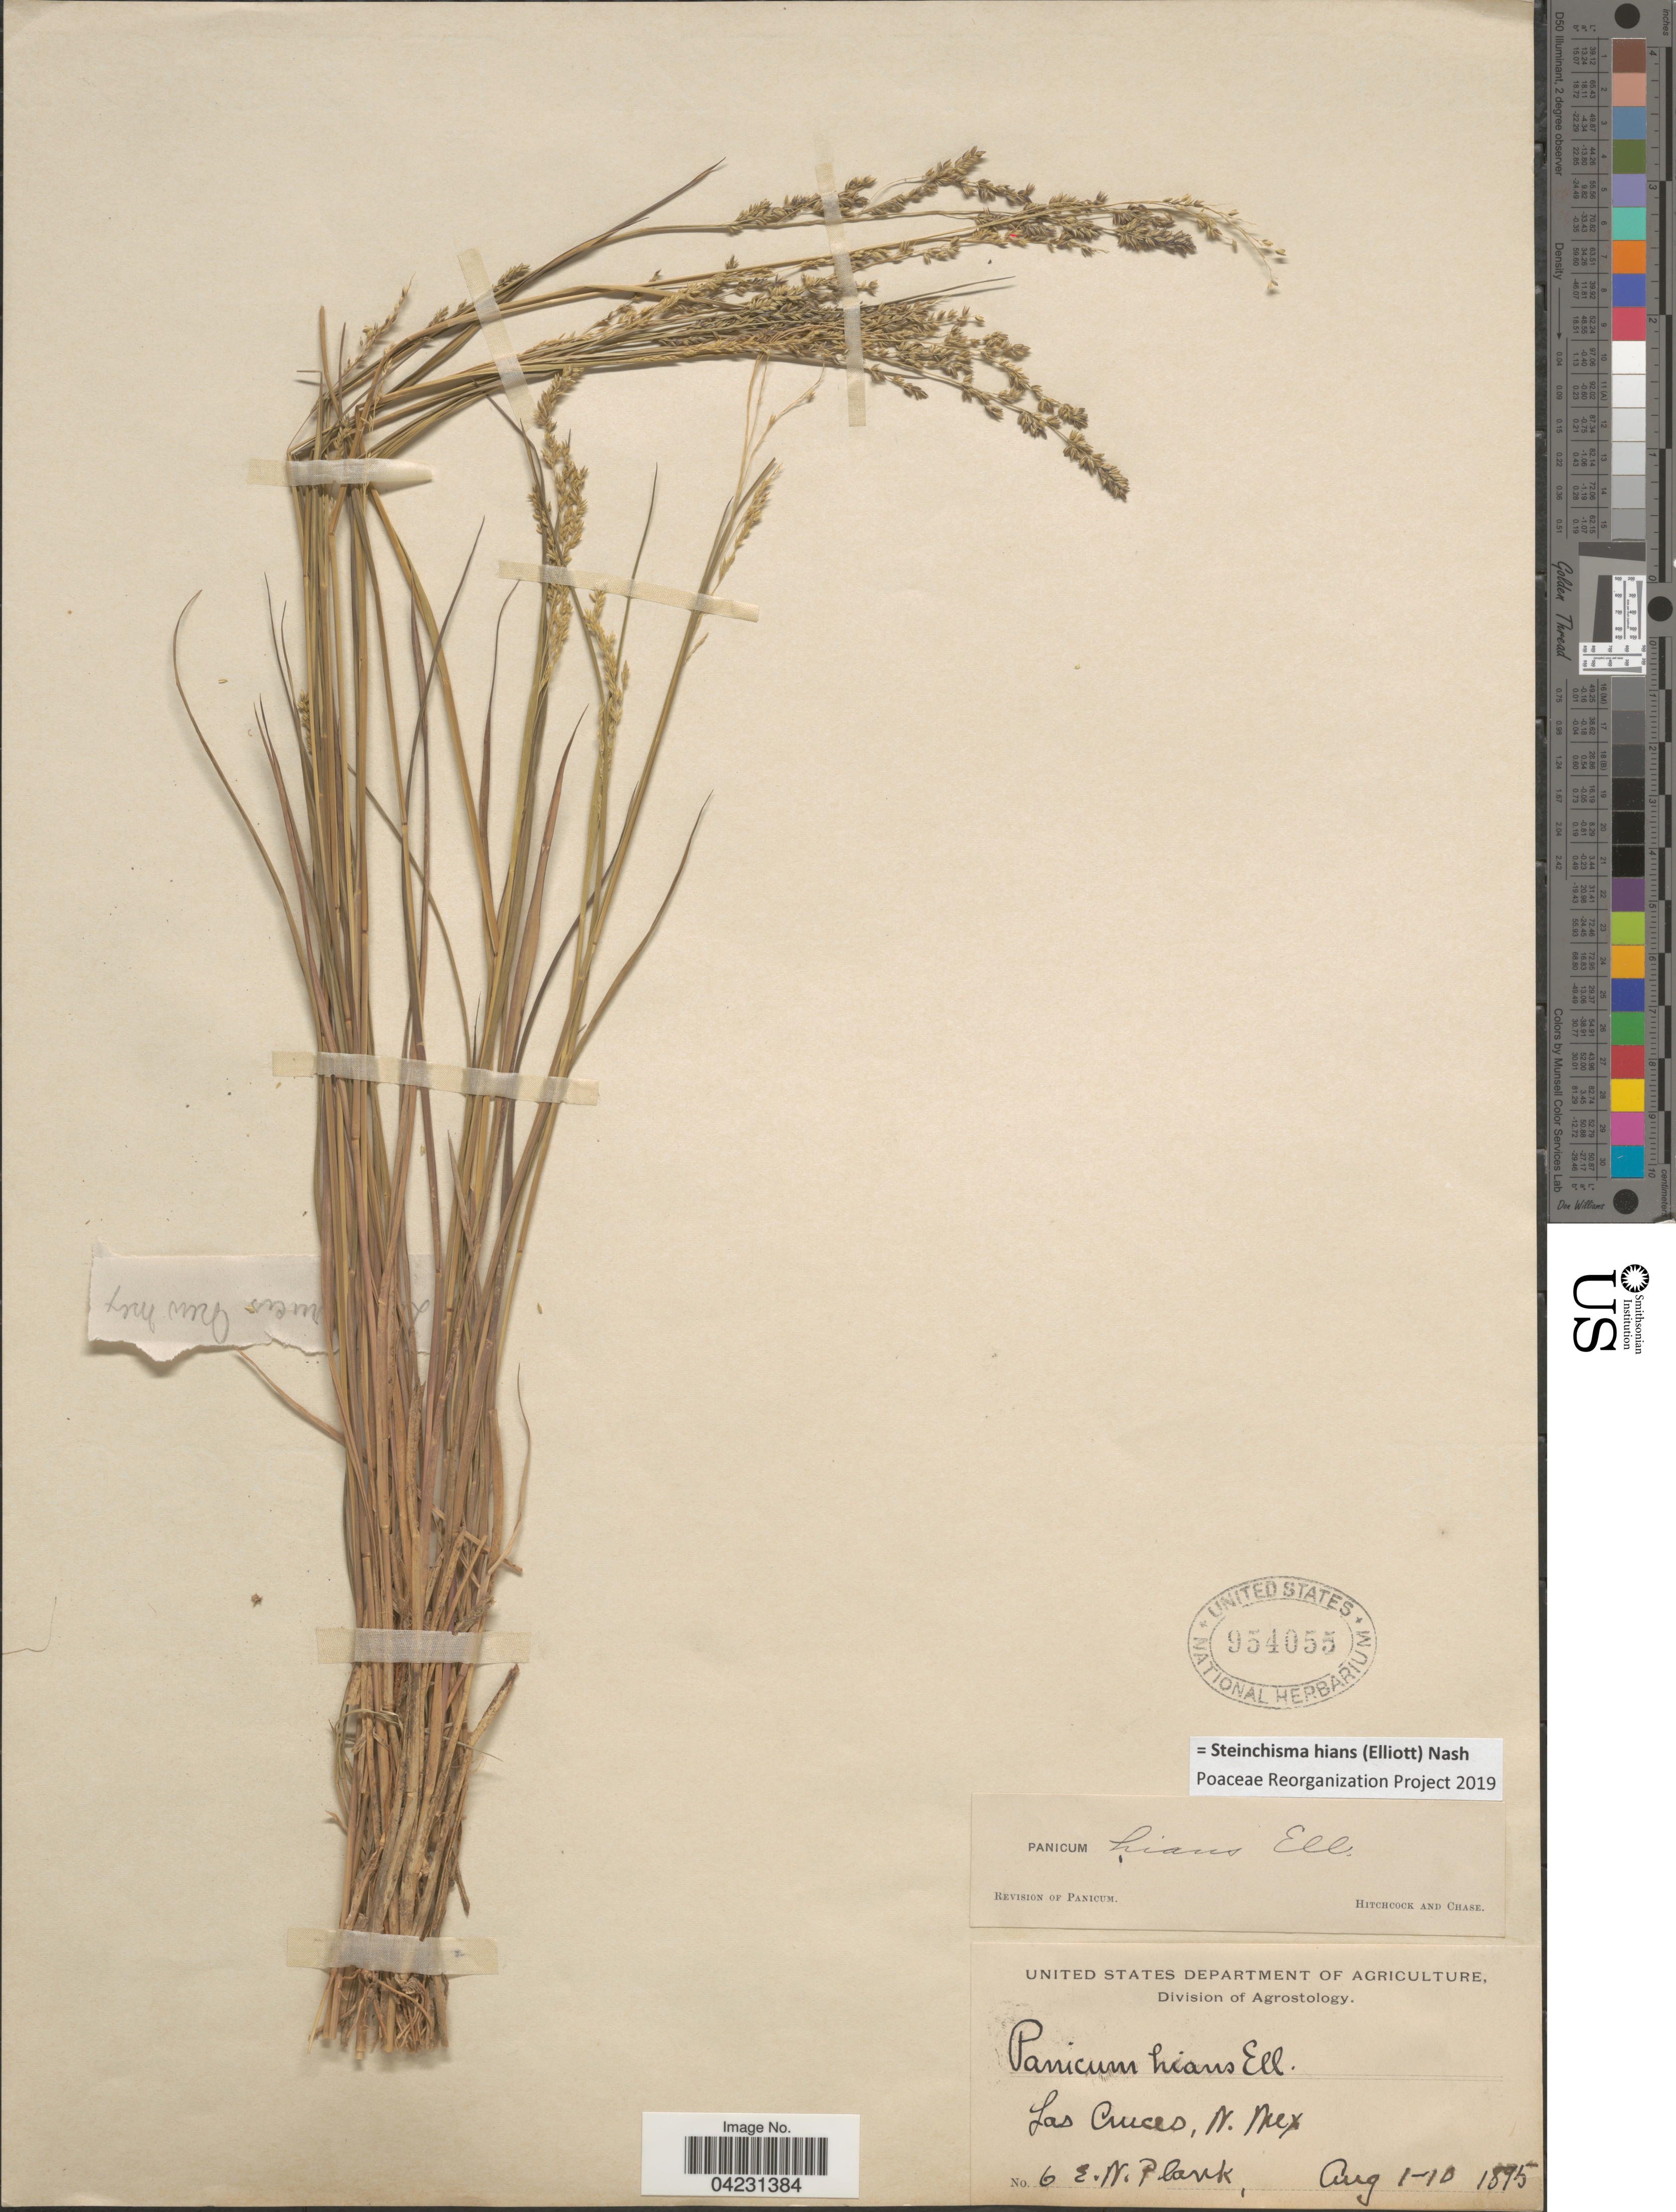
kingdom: Plantae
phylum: Tracheophyta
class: Liliopsida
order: Poales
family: Poaceae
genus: Steinchisma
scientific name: Steinchisma hians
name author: (Elliott) Nash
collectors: E. Plank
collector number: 6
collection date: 1895-08-01/1895-08-10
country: United States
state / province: New Mexico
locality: Las Cruces.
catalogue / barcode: US 954055